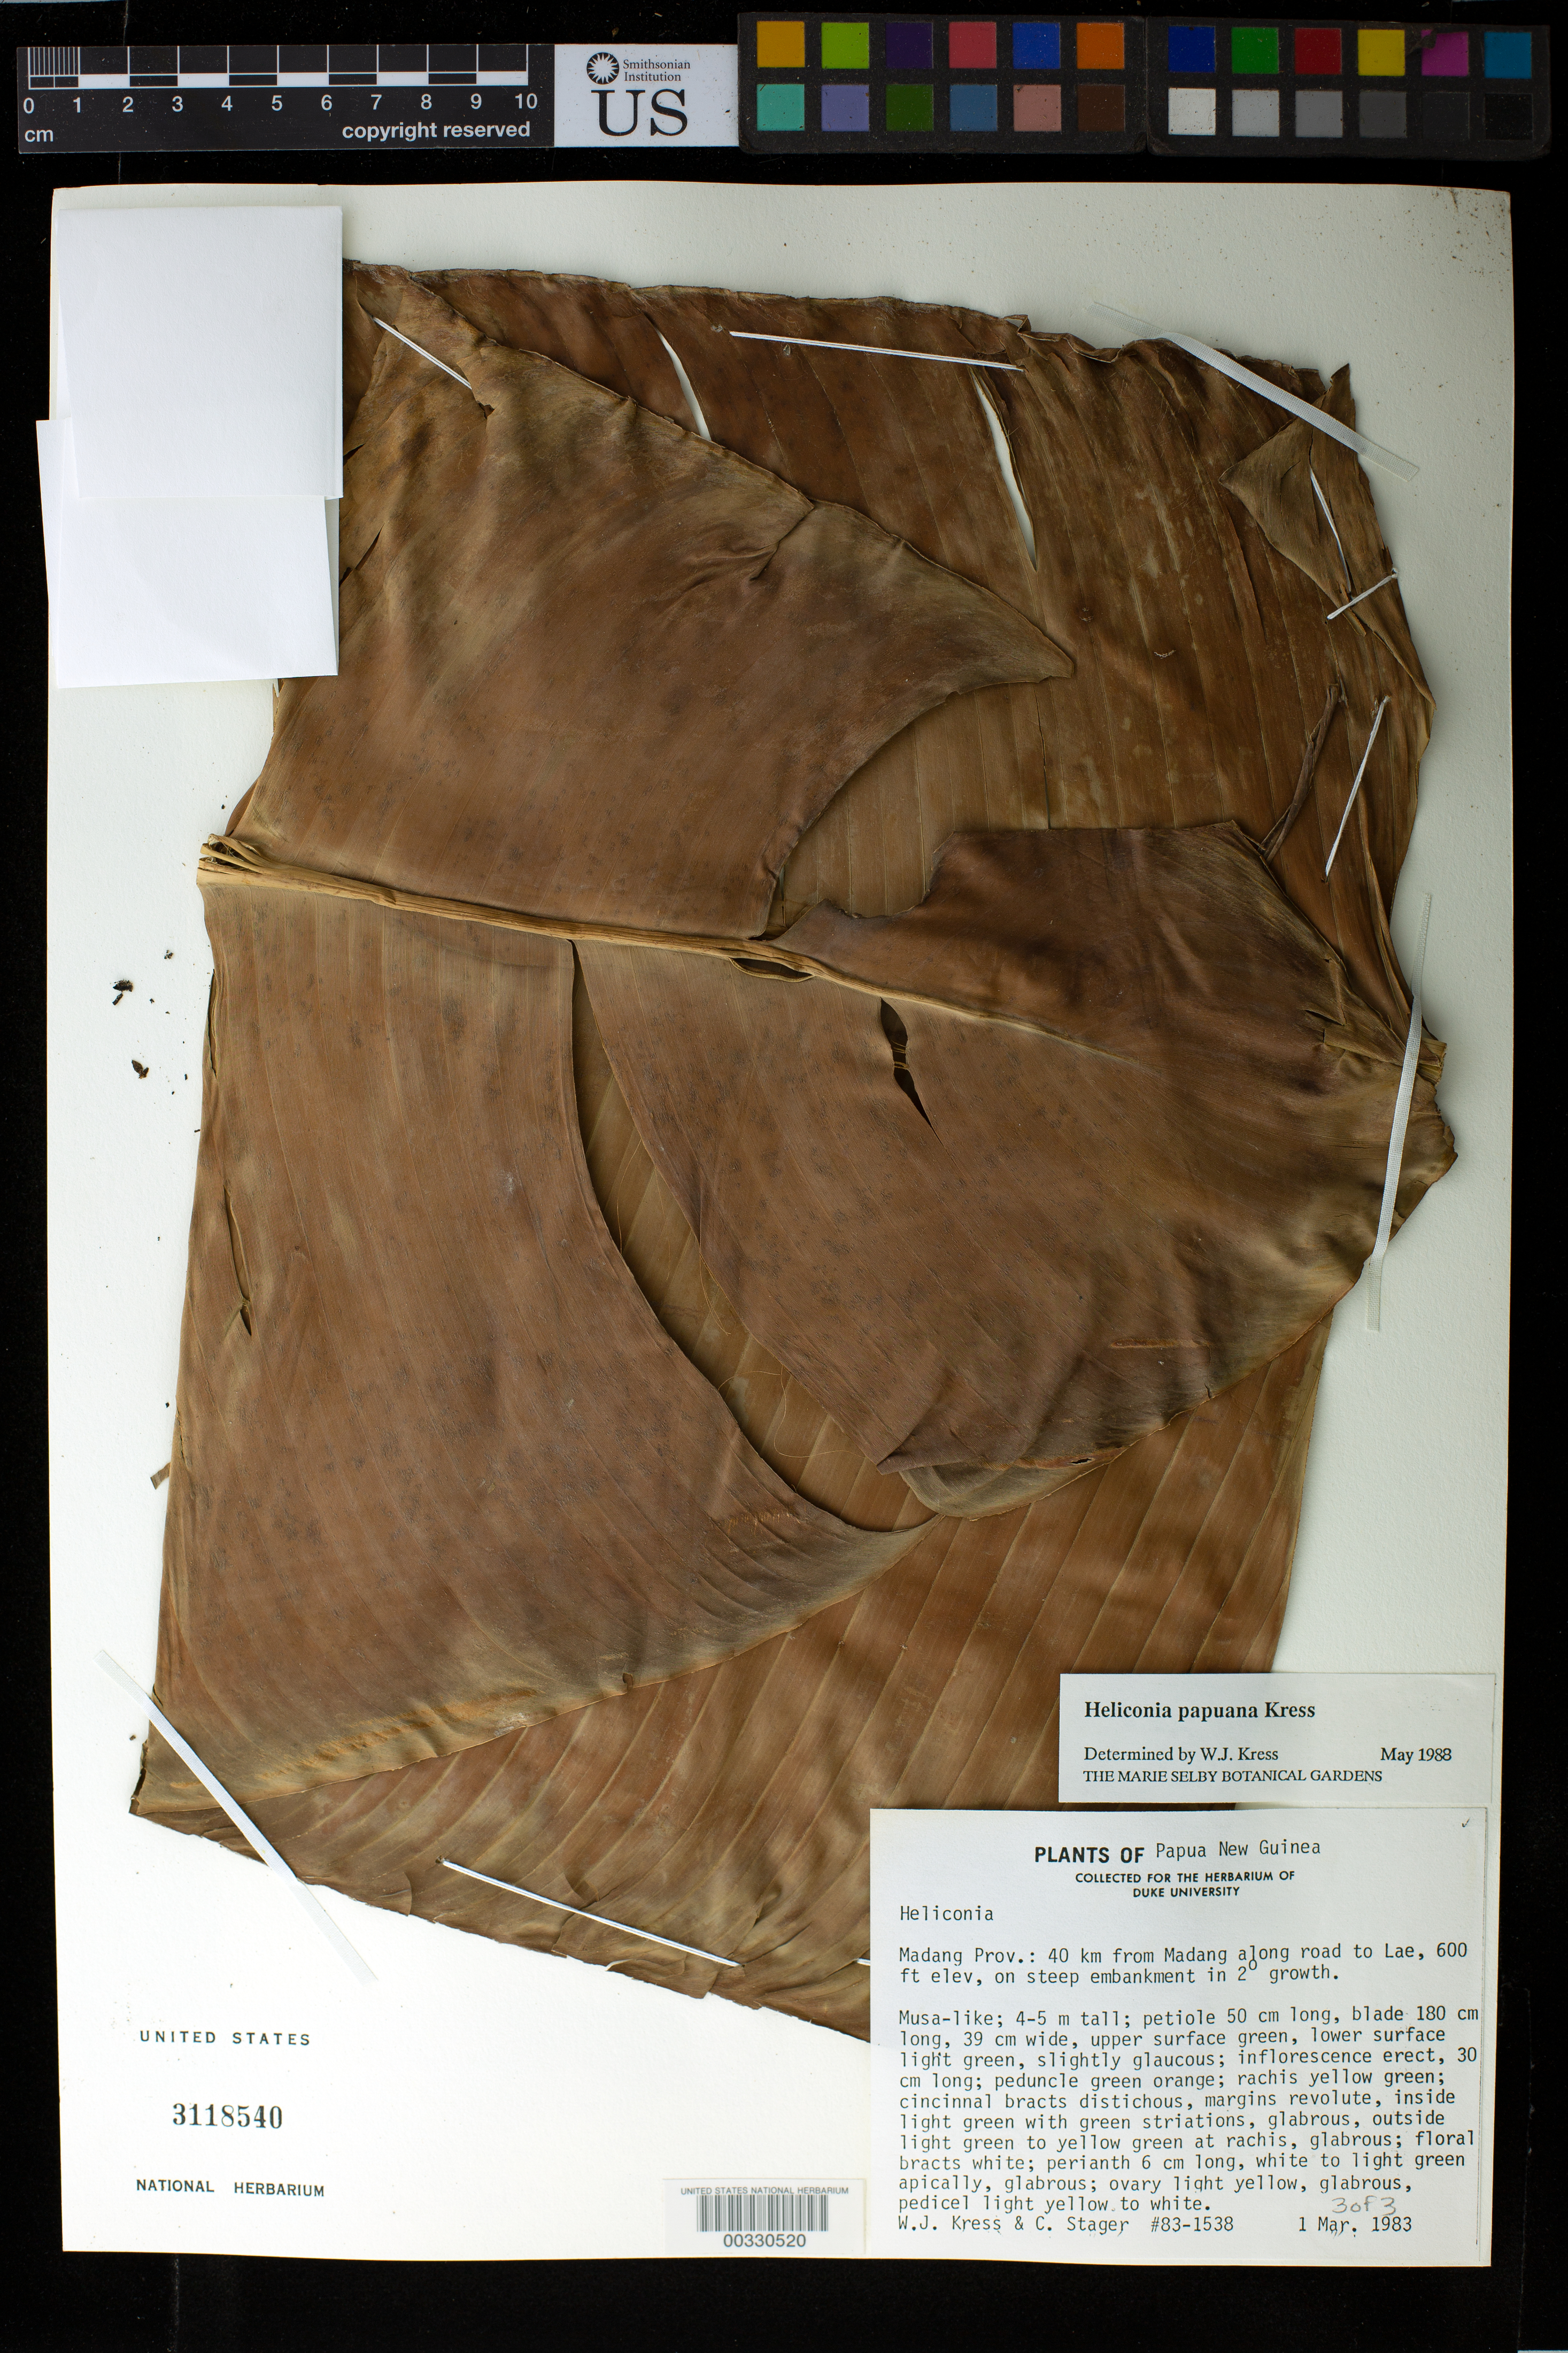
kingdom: Plantae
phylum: Tracheophyta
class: Liliopsida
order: Zingiberales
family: Heliconiaceae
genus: Heliconia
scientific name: Heliconia papuana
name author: W.J. Kress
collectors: W. J. Kress & C. Stager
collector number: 83-1538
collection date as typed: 01 Mar 1983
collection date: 1983-03-01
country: Papua New Guinea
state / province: Madang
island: New Guinea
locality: Madang prov, 40 km from madang along road to lae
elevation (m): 183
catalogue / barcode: US 3118540